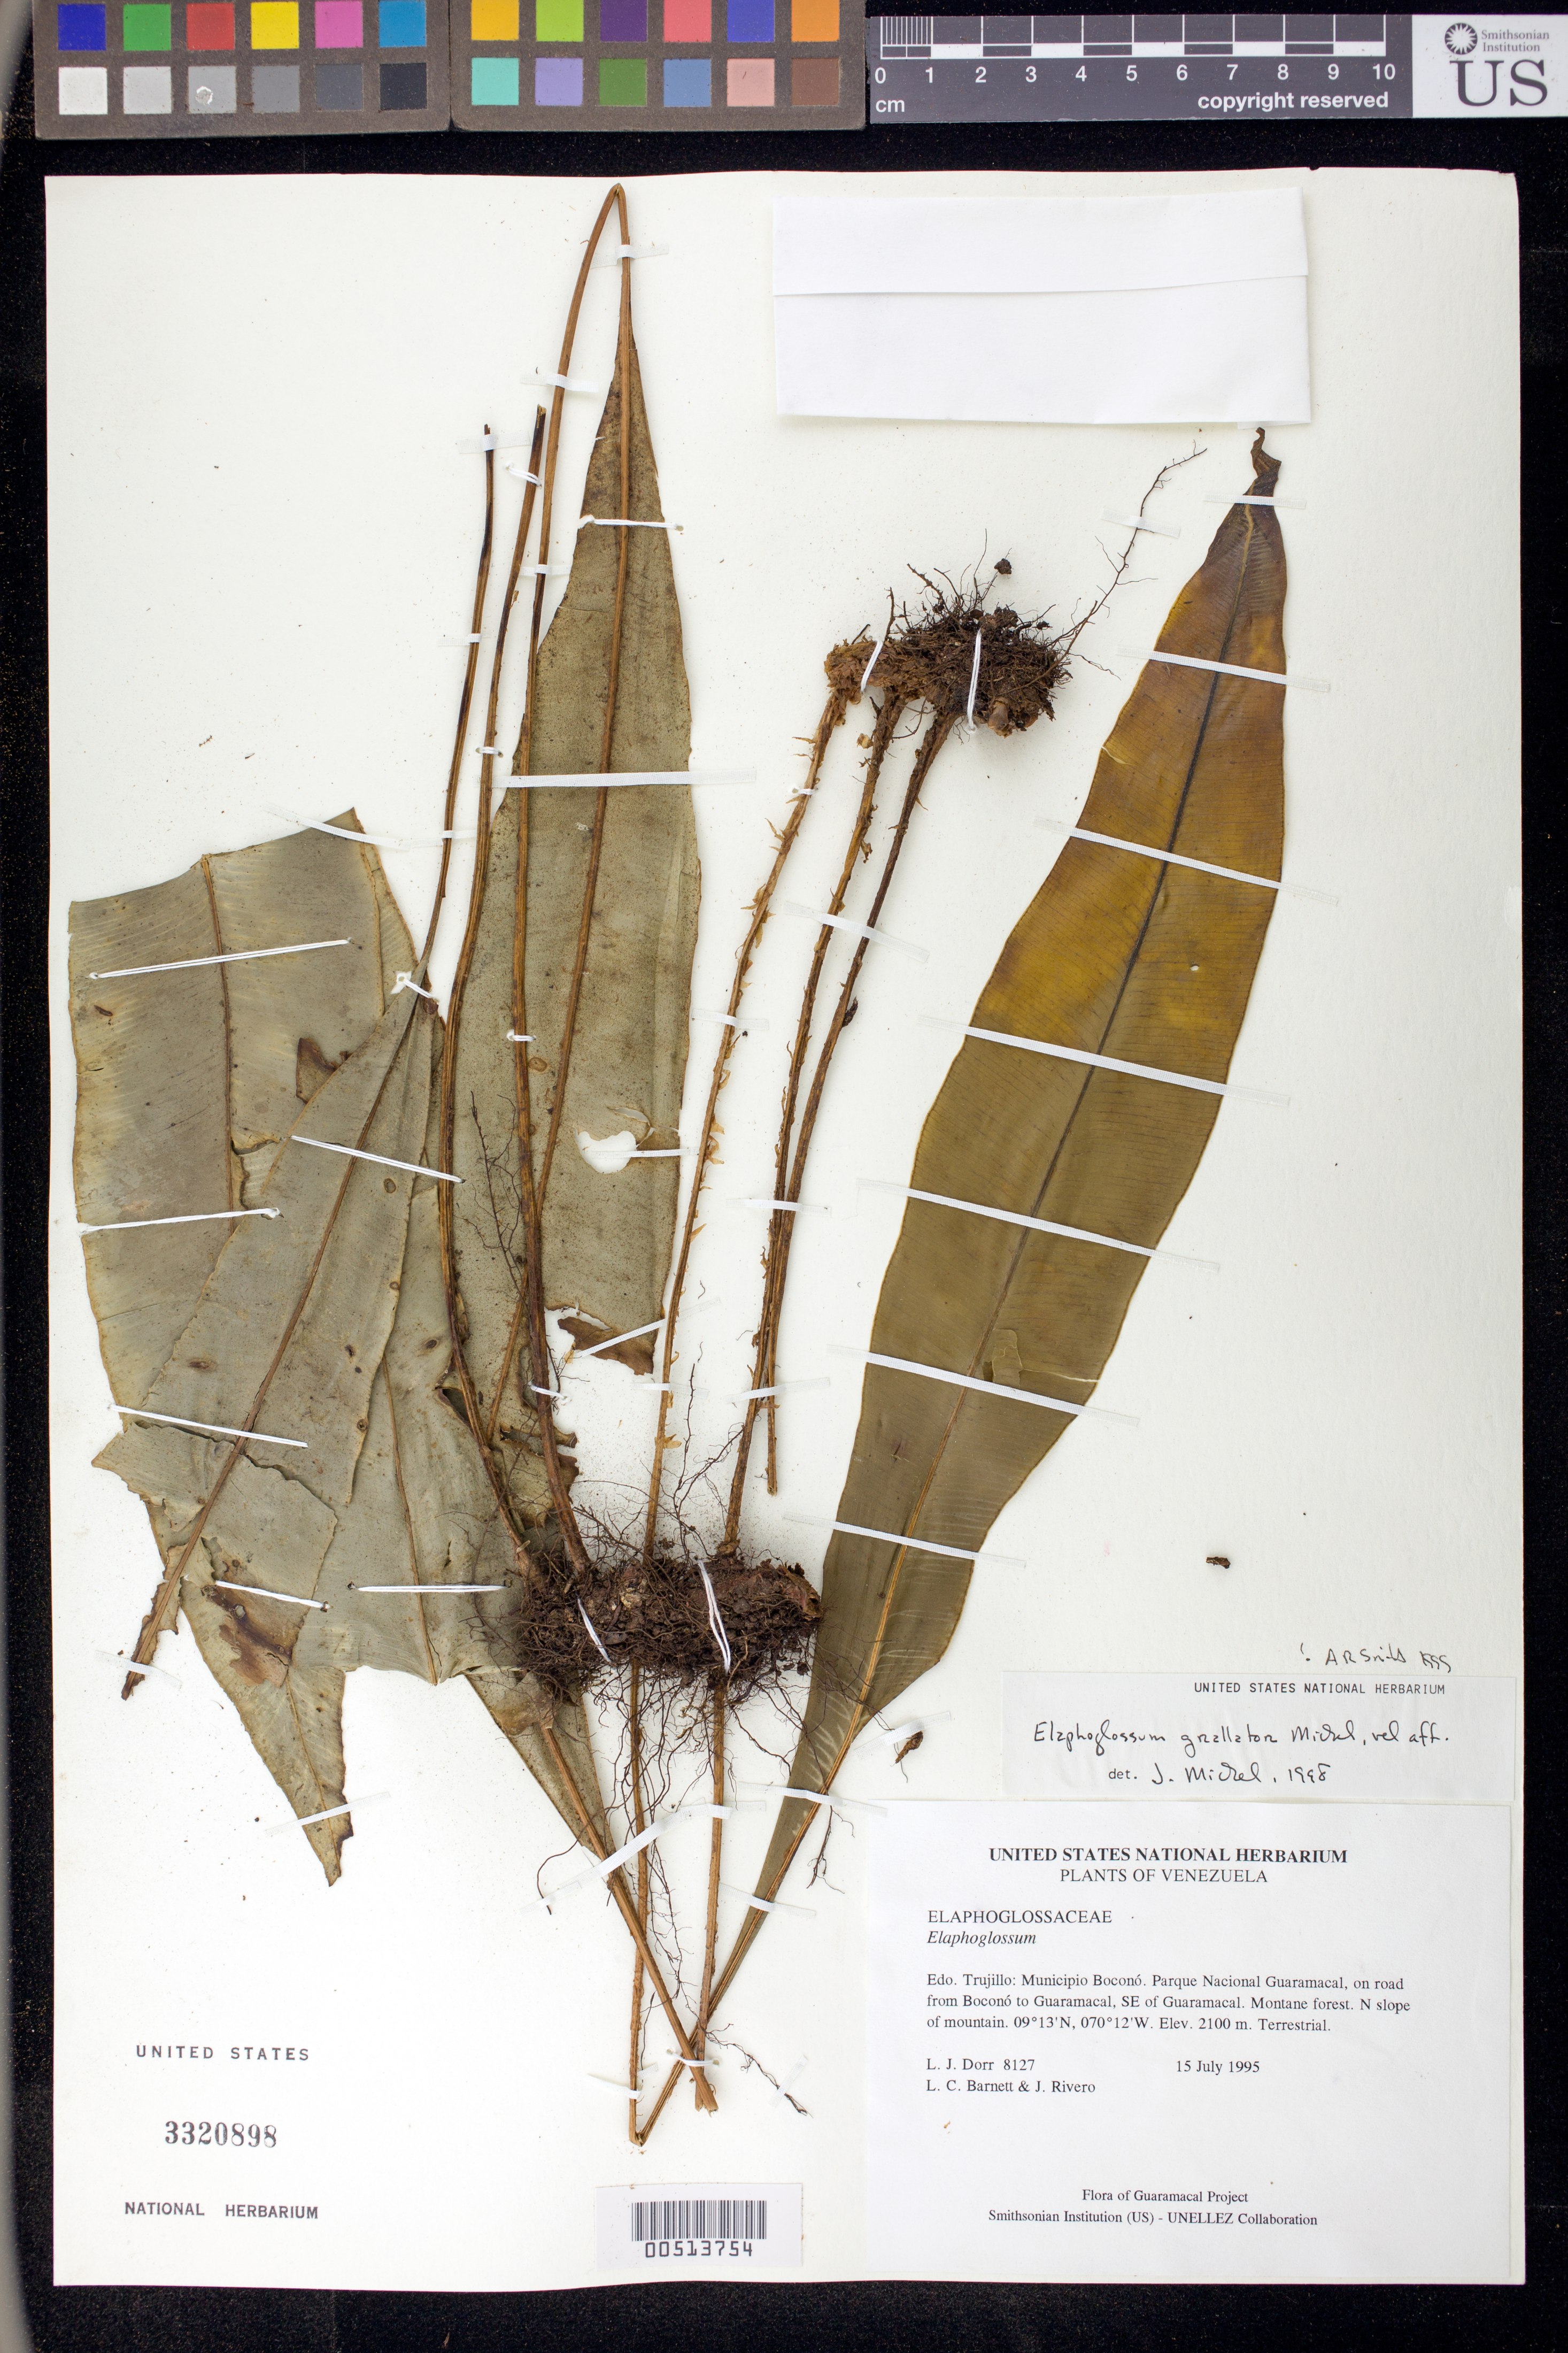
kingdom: Plantae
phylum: Tracheophyta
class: Polypodiopsida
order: Polypodiales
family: Dryopteridaceae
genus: Elaphoglossum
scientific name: Elaphoglossum grallator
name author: Mickel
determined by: Mickel, J. T., (NY), New York Botanical Garden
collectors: L. J. Dorr, L. C. Barnett & J. Rivero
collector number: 8127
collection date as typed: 15 Jul 1995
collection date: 1995-07-15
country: Venezuela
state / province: Trujillo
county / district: Boconó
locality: Parque Nacional Guaramacal, road from Boconó to Guaramacal, SE of Boconó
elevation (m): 2100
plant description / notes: NY, PORT, UC, US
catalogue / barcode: US 3320898